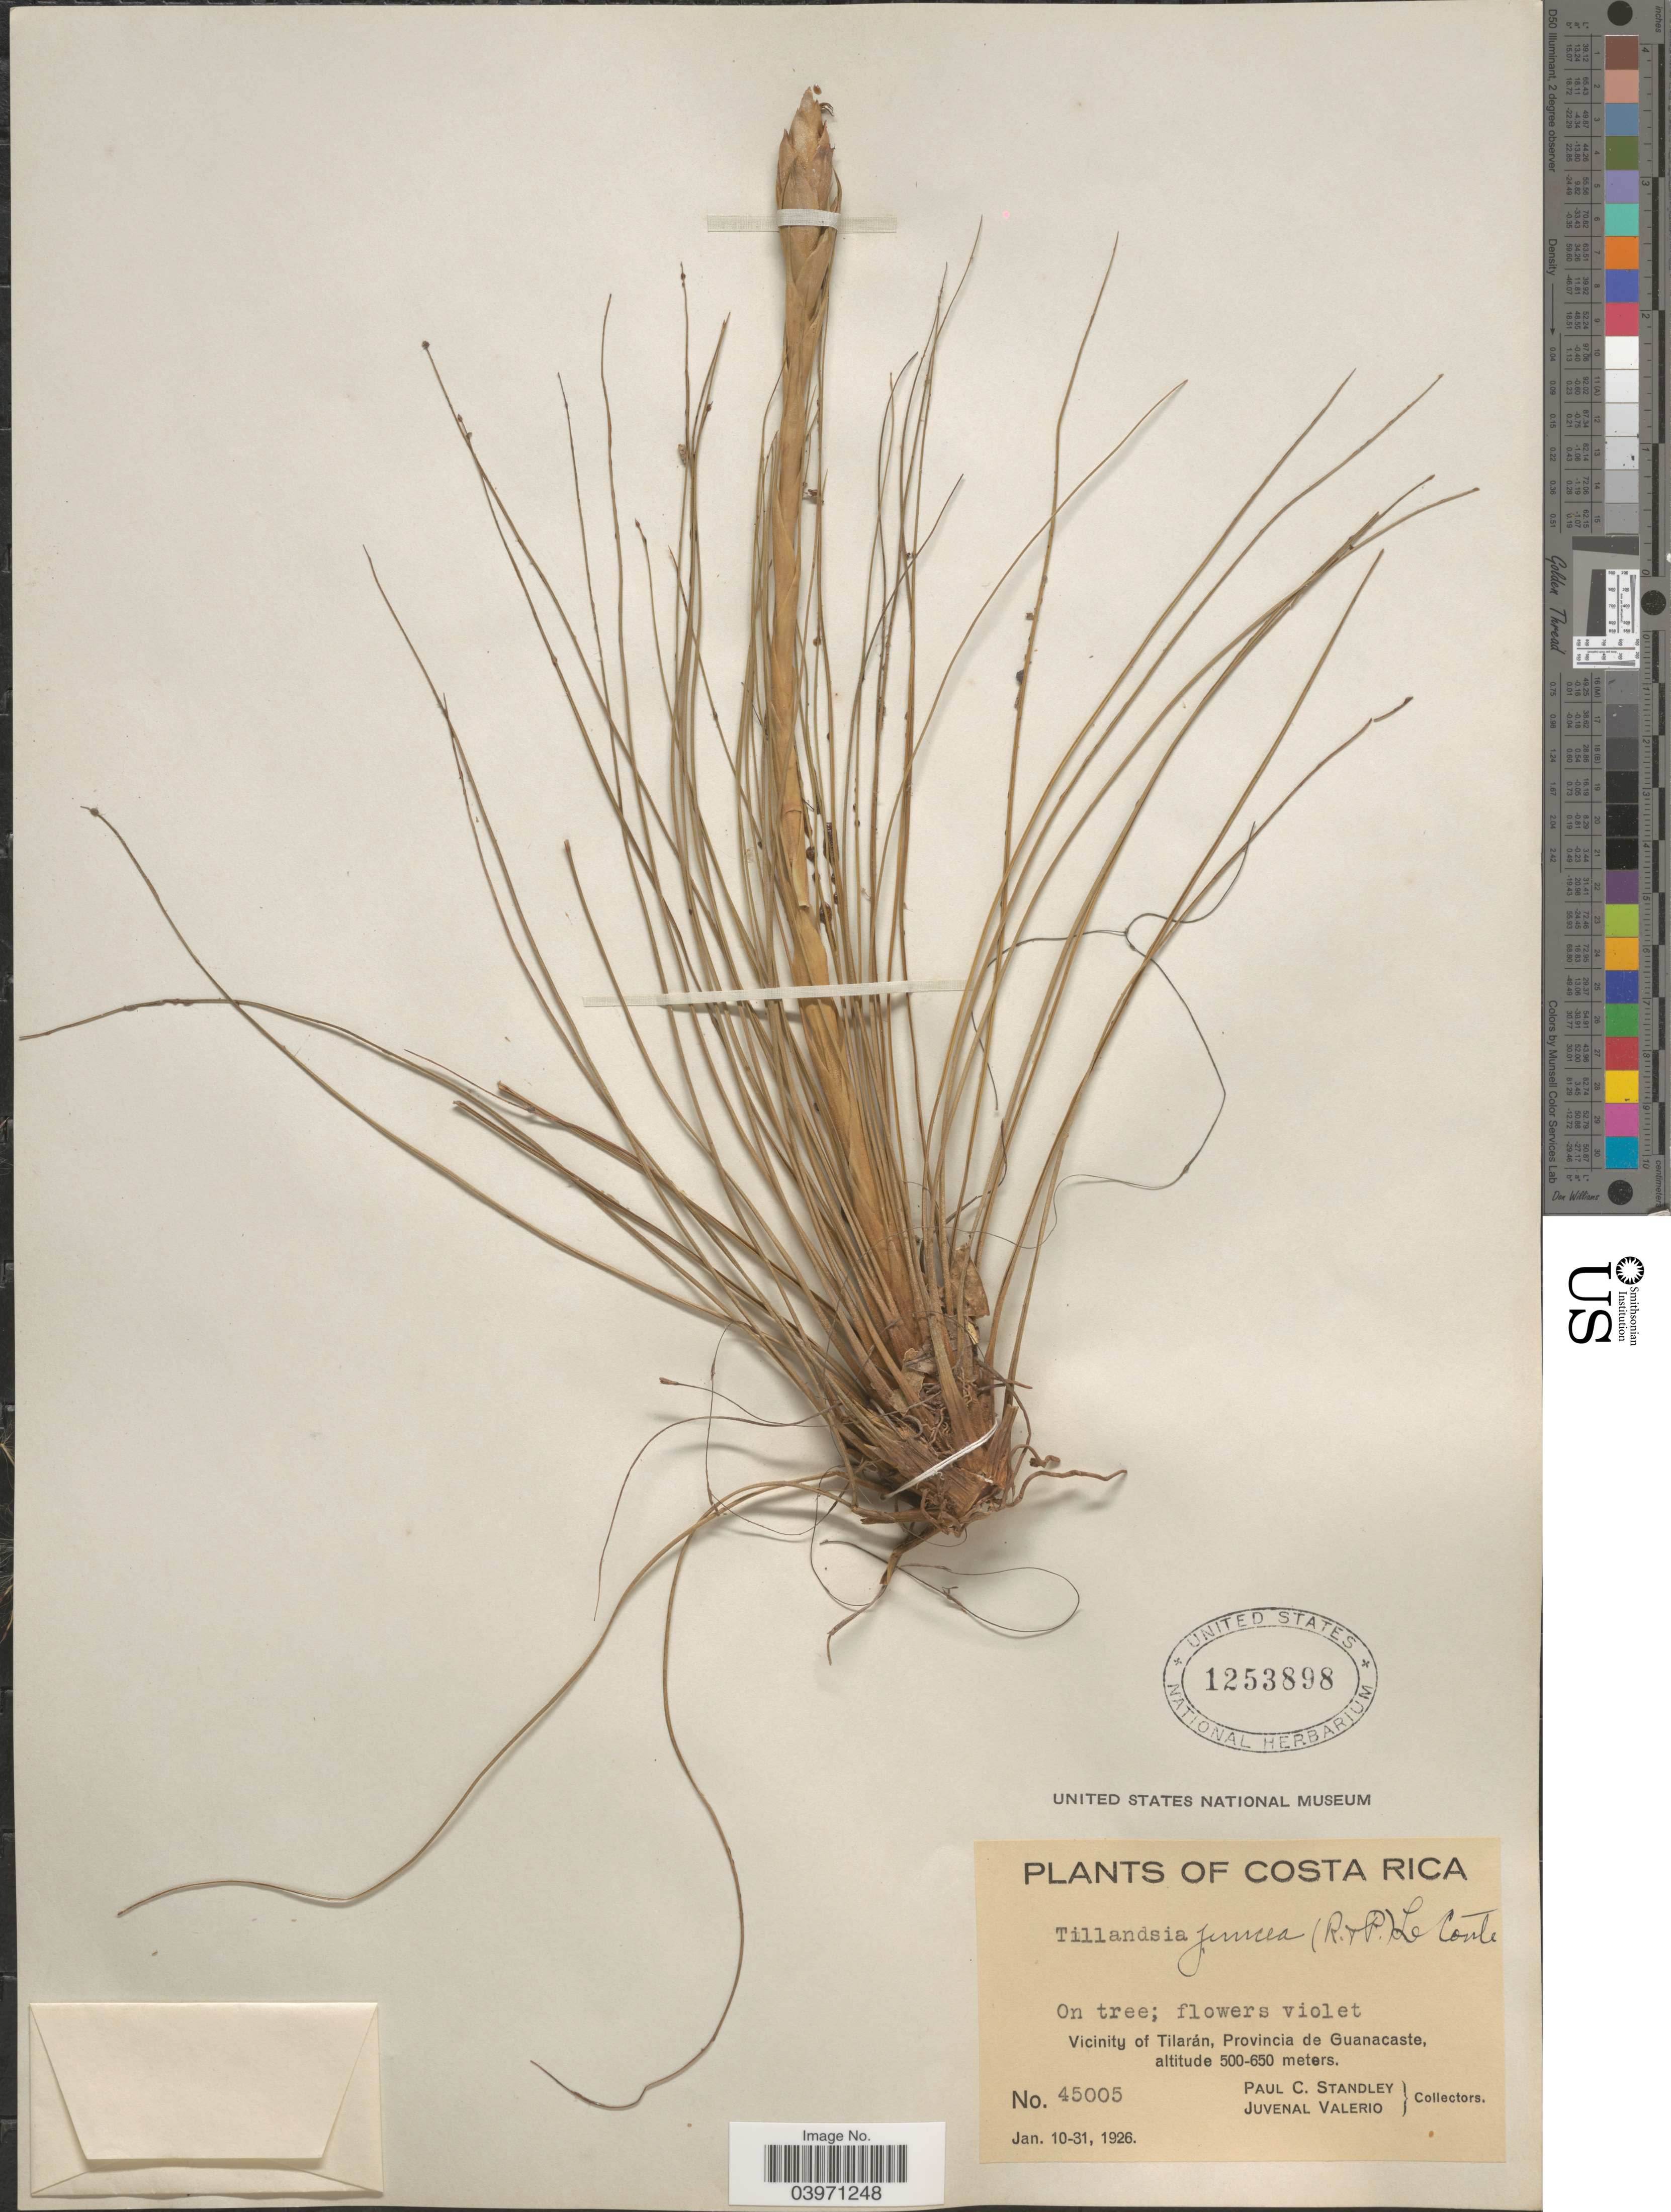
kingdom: Plantae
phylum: Tracheophyta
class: Liliopsida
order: Poales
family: Bromeliaceae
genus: Tillandsia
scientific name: Tillandsia juncea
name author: (Ruiz & Pav.) Poir.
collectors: P. C. Standley & J. Valerio R.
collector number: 45005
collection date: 1926-01-10/1926-01-31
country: Costa Rica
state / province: Guanacaste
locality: Vicinity of Tilarán.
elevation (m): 500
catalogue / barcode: US 1253898